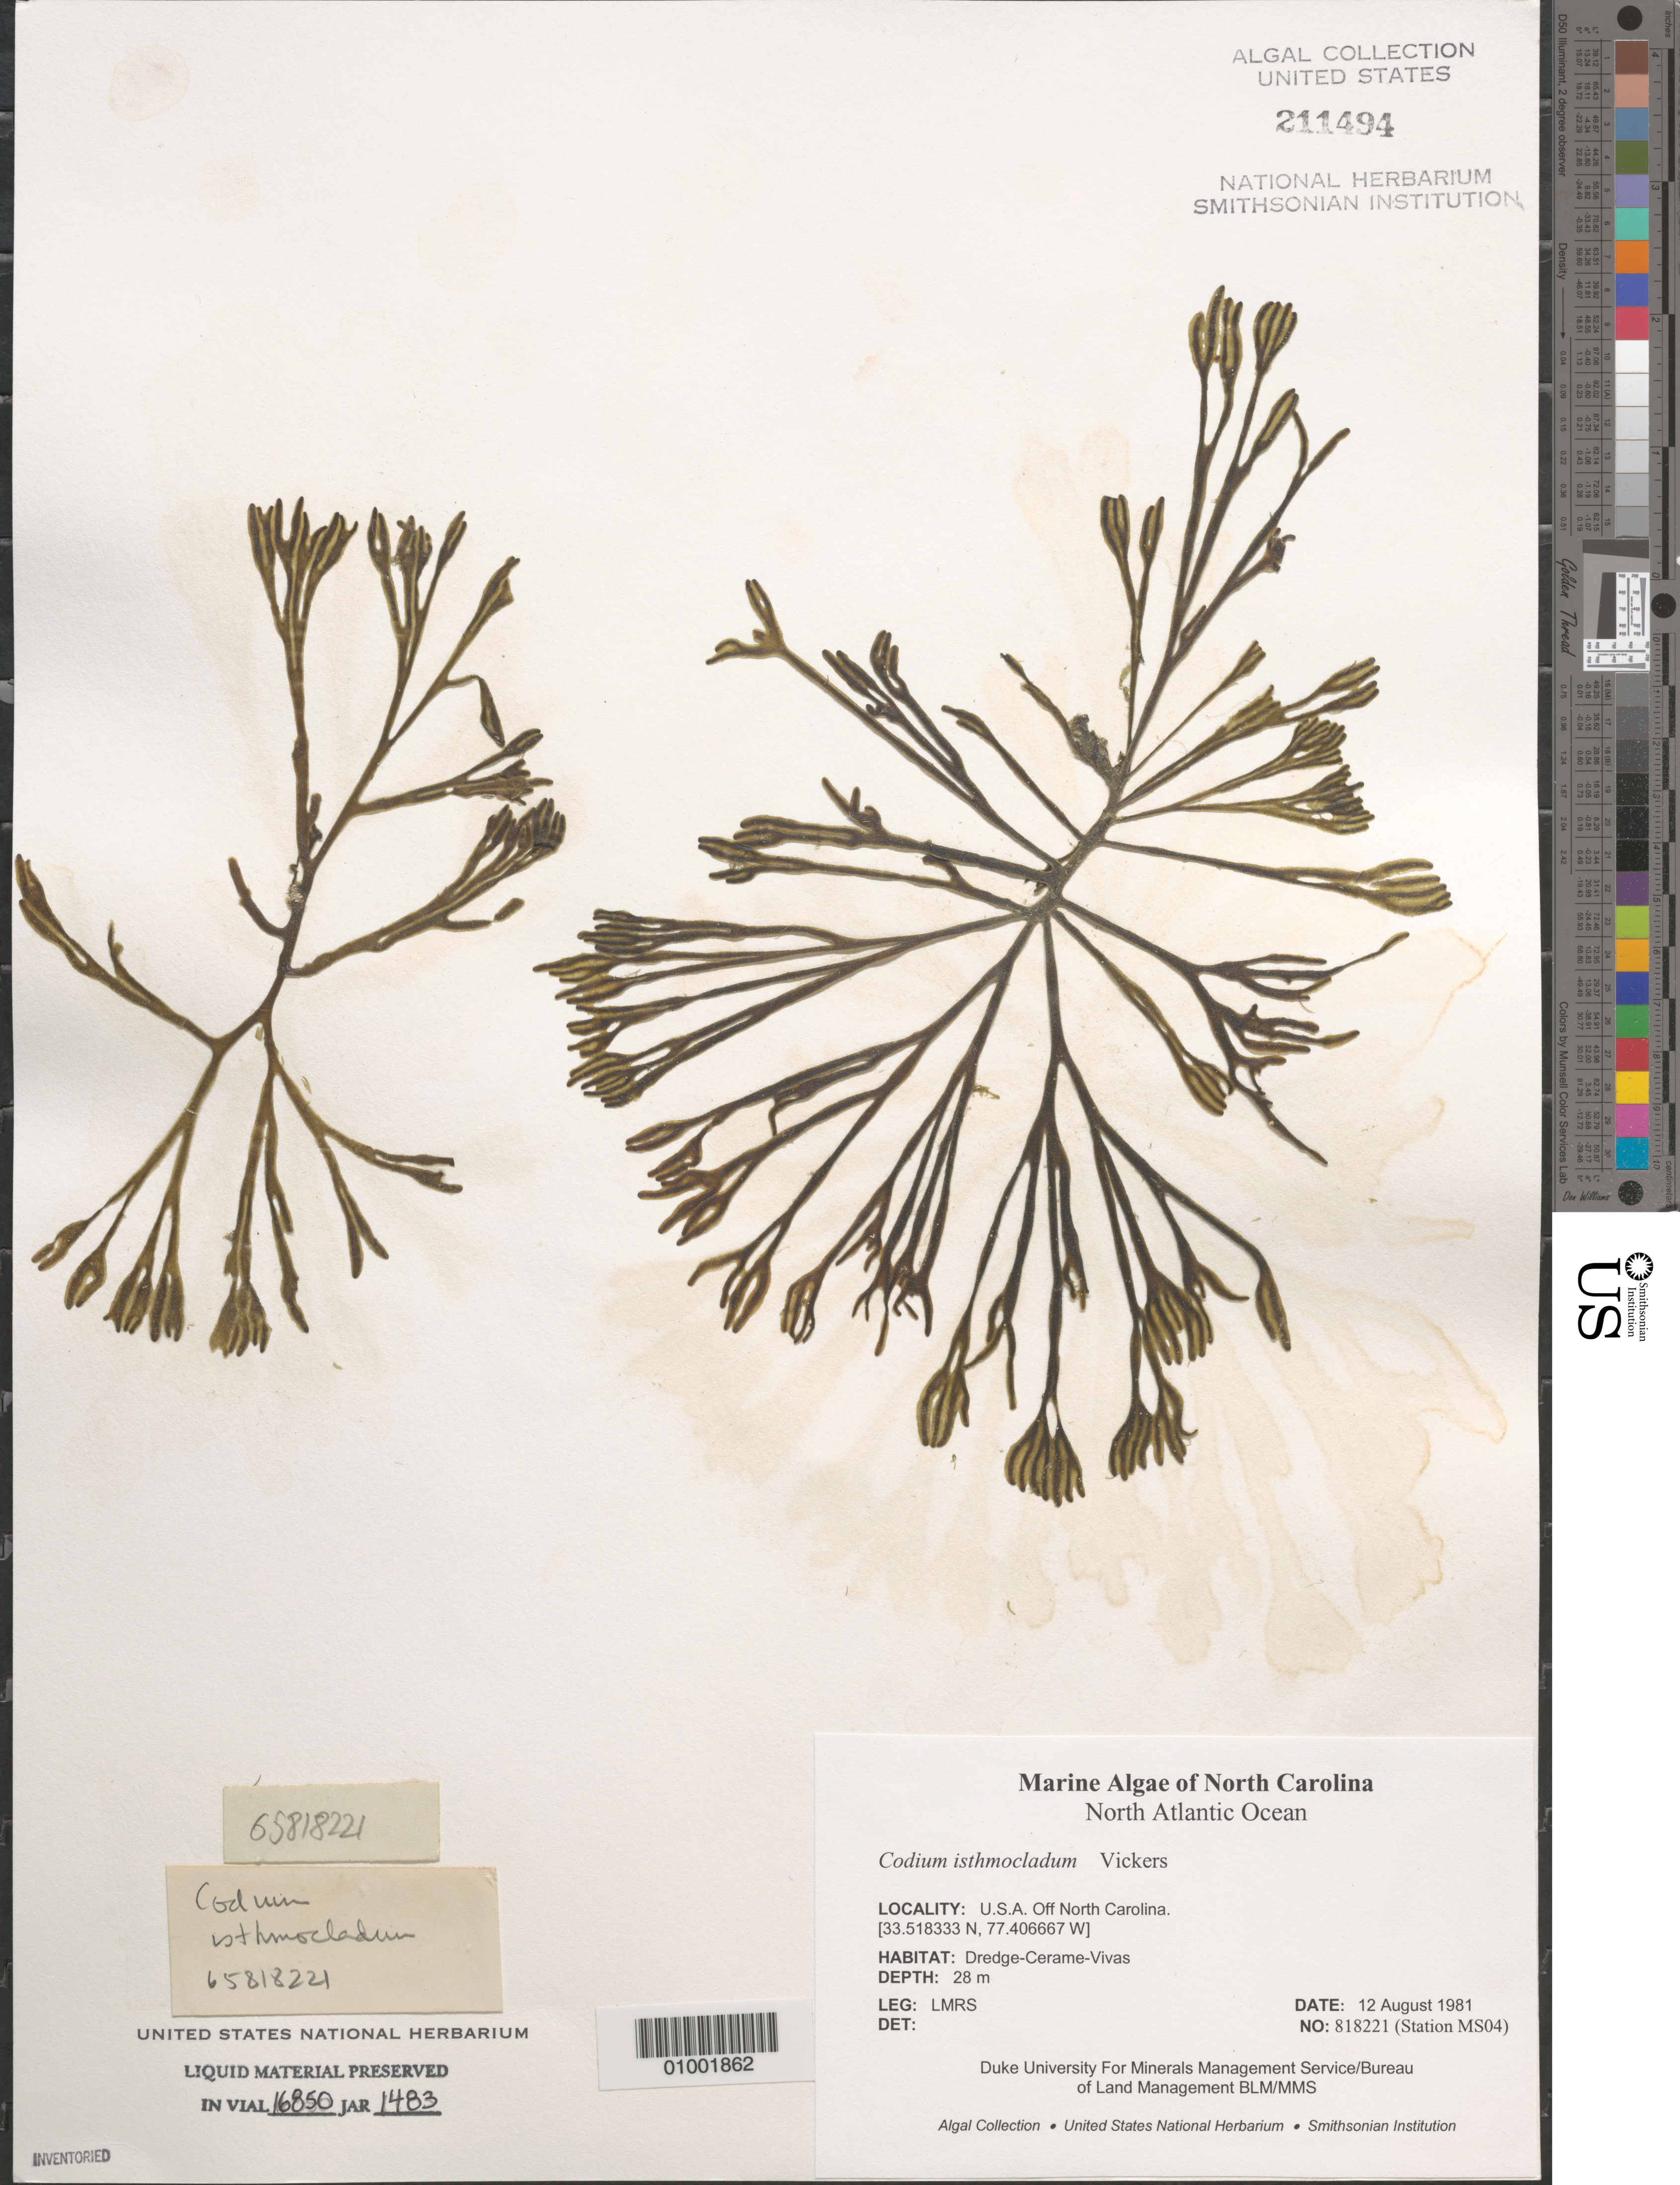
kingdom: Plantae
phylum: Chlorophyta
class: Ulvophyceae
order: Bryopsidales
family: Codiaceae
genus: Codium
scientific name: Codium isthmocladum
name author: Vickers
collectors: LMRS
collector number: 818221 (Station MS04)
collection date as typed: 12 Aug 1981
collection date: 1981-08-12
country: United States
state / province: North Carolina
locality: North Atlantic Ocean off North Carolina coast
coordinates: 33.518333 N, 77.406667 W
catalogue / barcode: US 211494